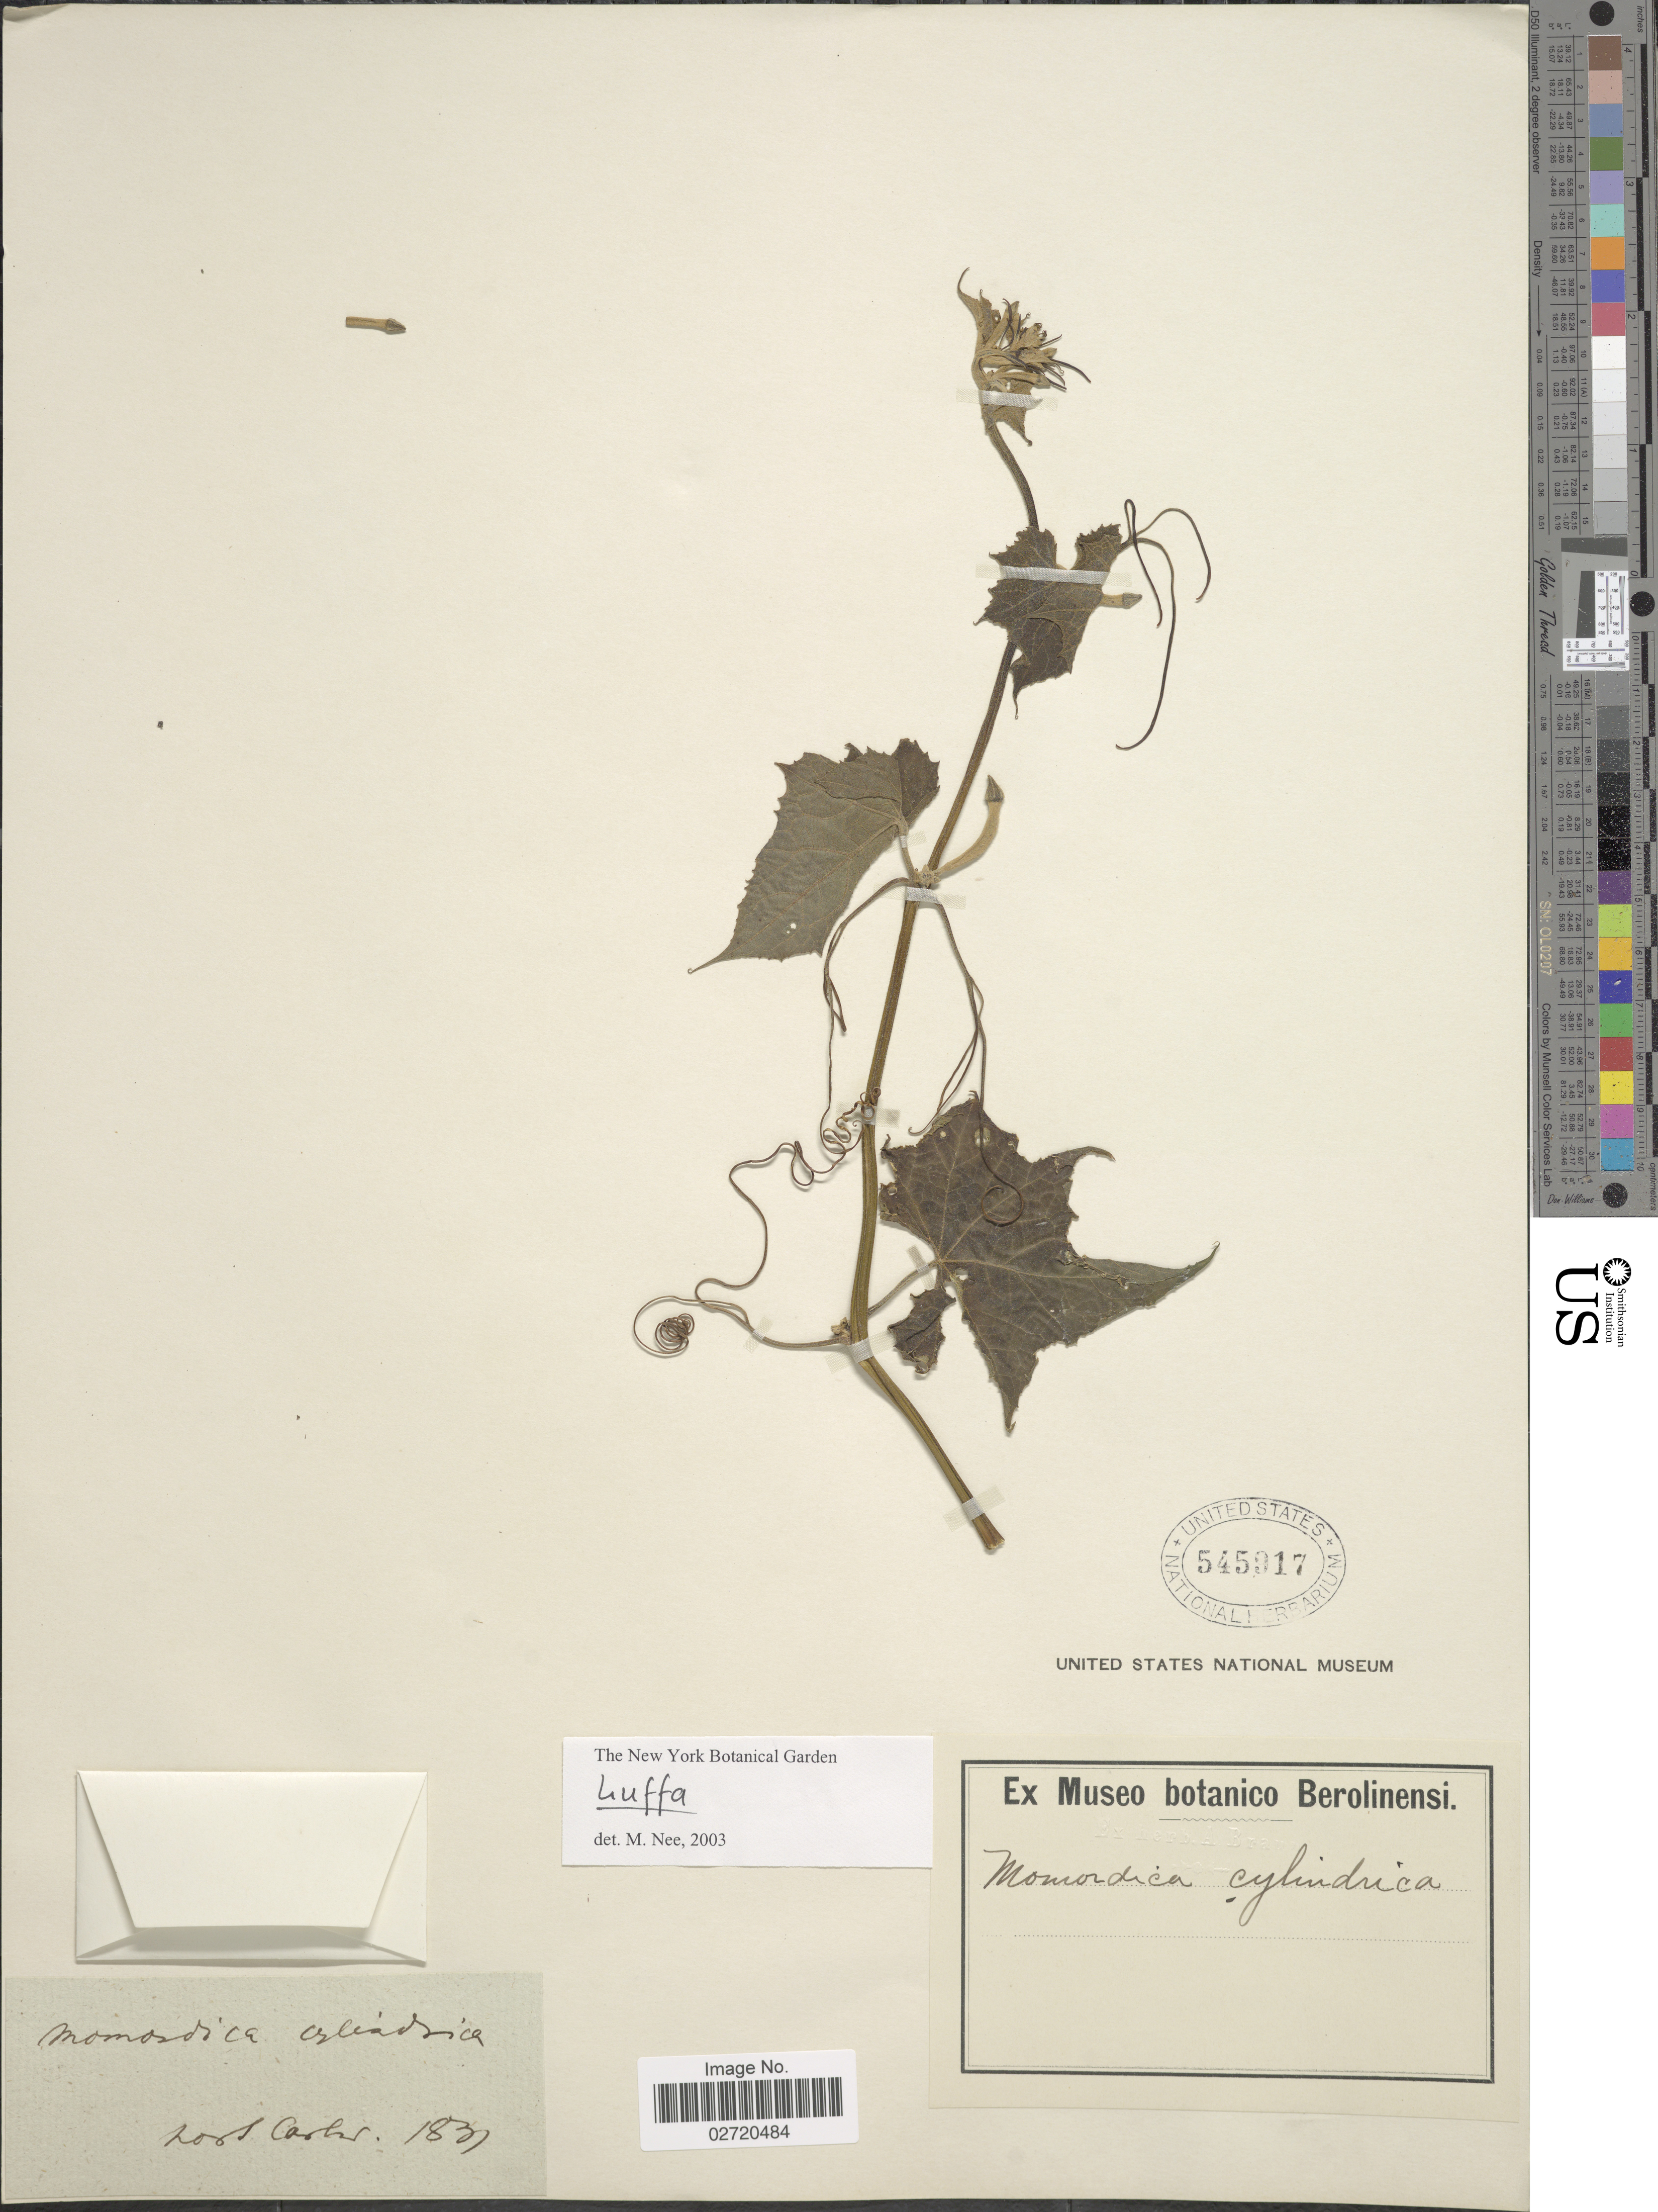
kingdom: Plantae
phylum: Tracheophyta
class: Magnoliopsida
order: Cucurbitales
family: Cucurbitaceae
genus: Luffa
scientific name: Luffa sp.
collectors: ex Museo Botanico Berolinensi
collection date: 1831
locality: Los Carlos [interpreted]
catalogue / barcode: US 545917